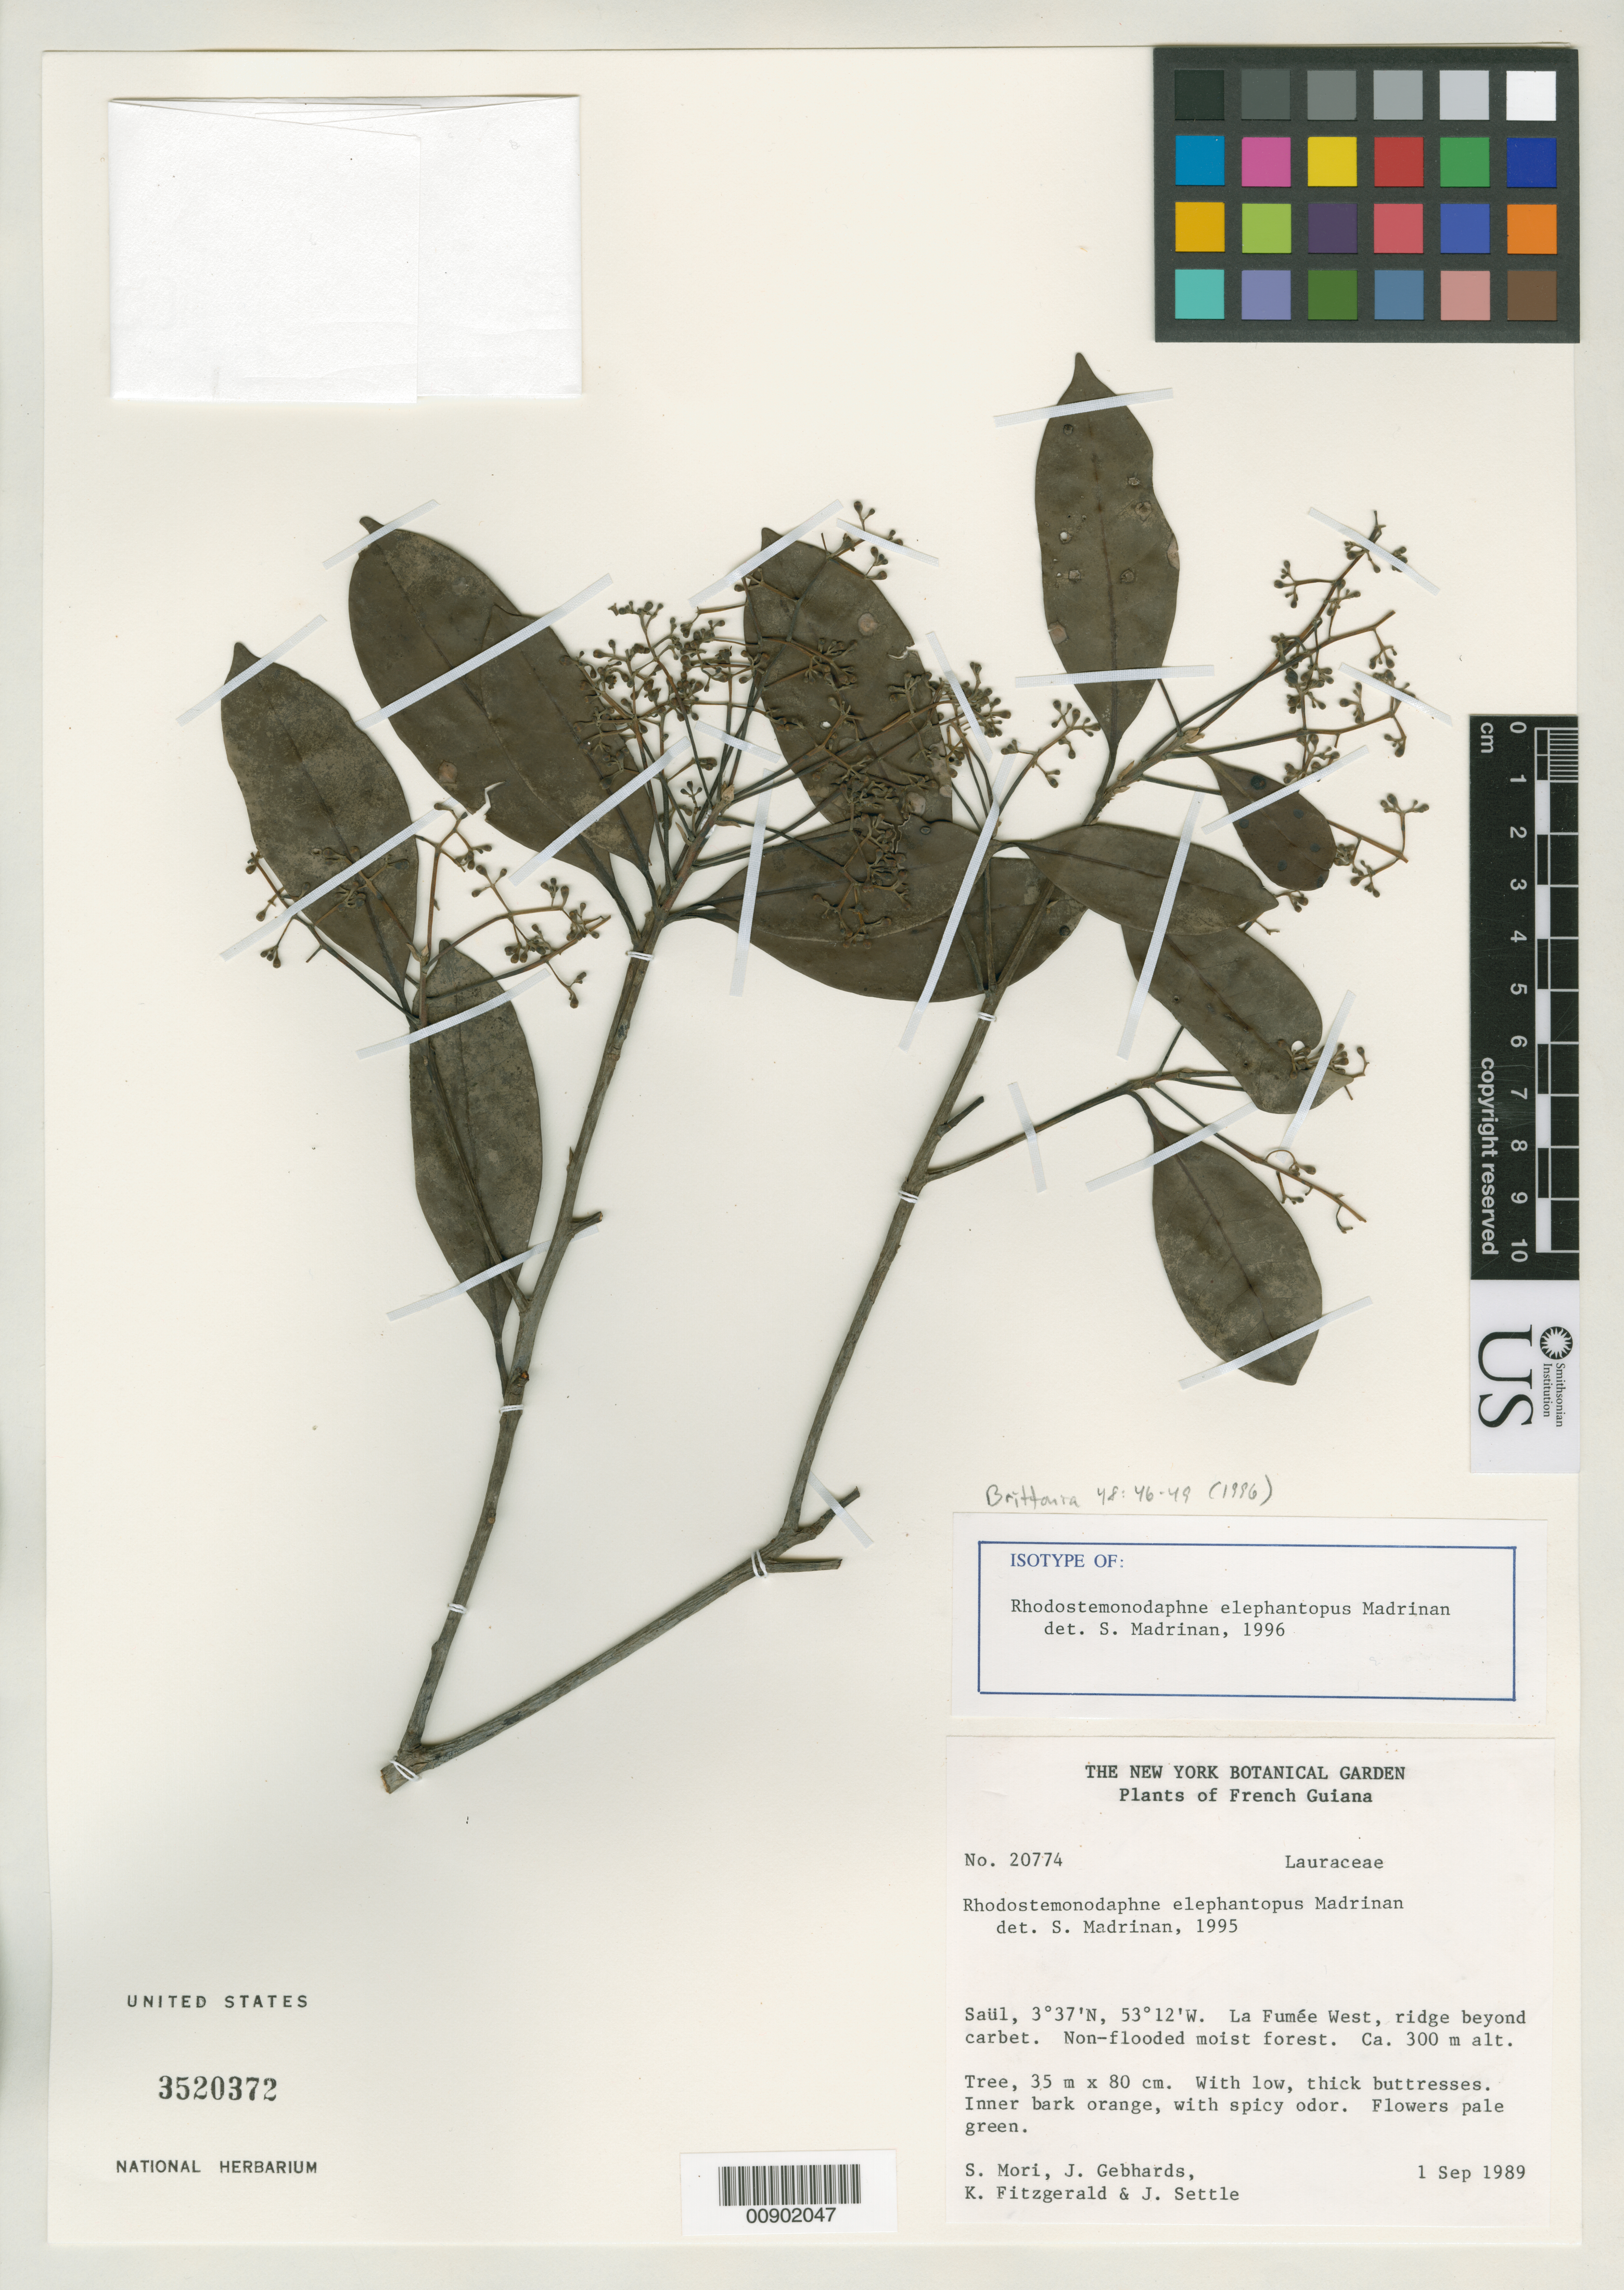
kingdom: Plantae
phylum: Tracheophyta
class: Magnoliopsida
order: Laurales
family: Lauraceae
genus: Rhodostemonodaphne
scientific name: Rhodostemonodaphne elephantopus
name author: Madriñán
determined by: Madriñán, S.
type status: Isotype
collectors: S. Mori, J. Gebhards, K. Fitzgerald & J. Settle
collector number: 20774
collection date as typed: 01 Sep 1989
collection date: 1989-09-01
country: French Guiana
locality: Saül, La Fumée West, ridge beyond carbet.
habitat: Non-flooded moist forest.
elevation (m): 300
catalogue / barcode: US 3520372